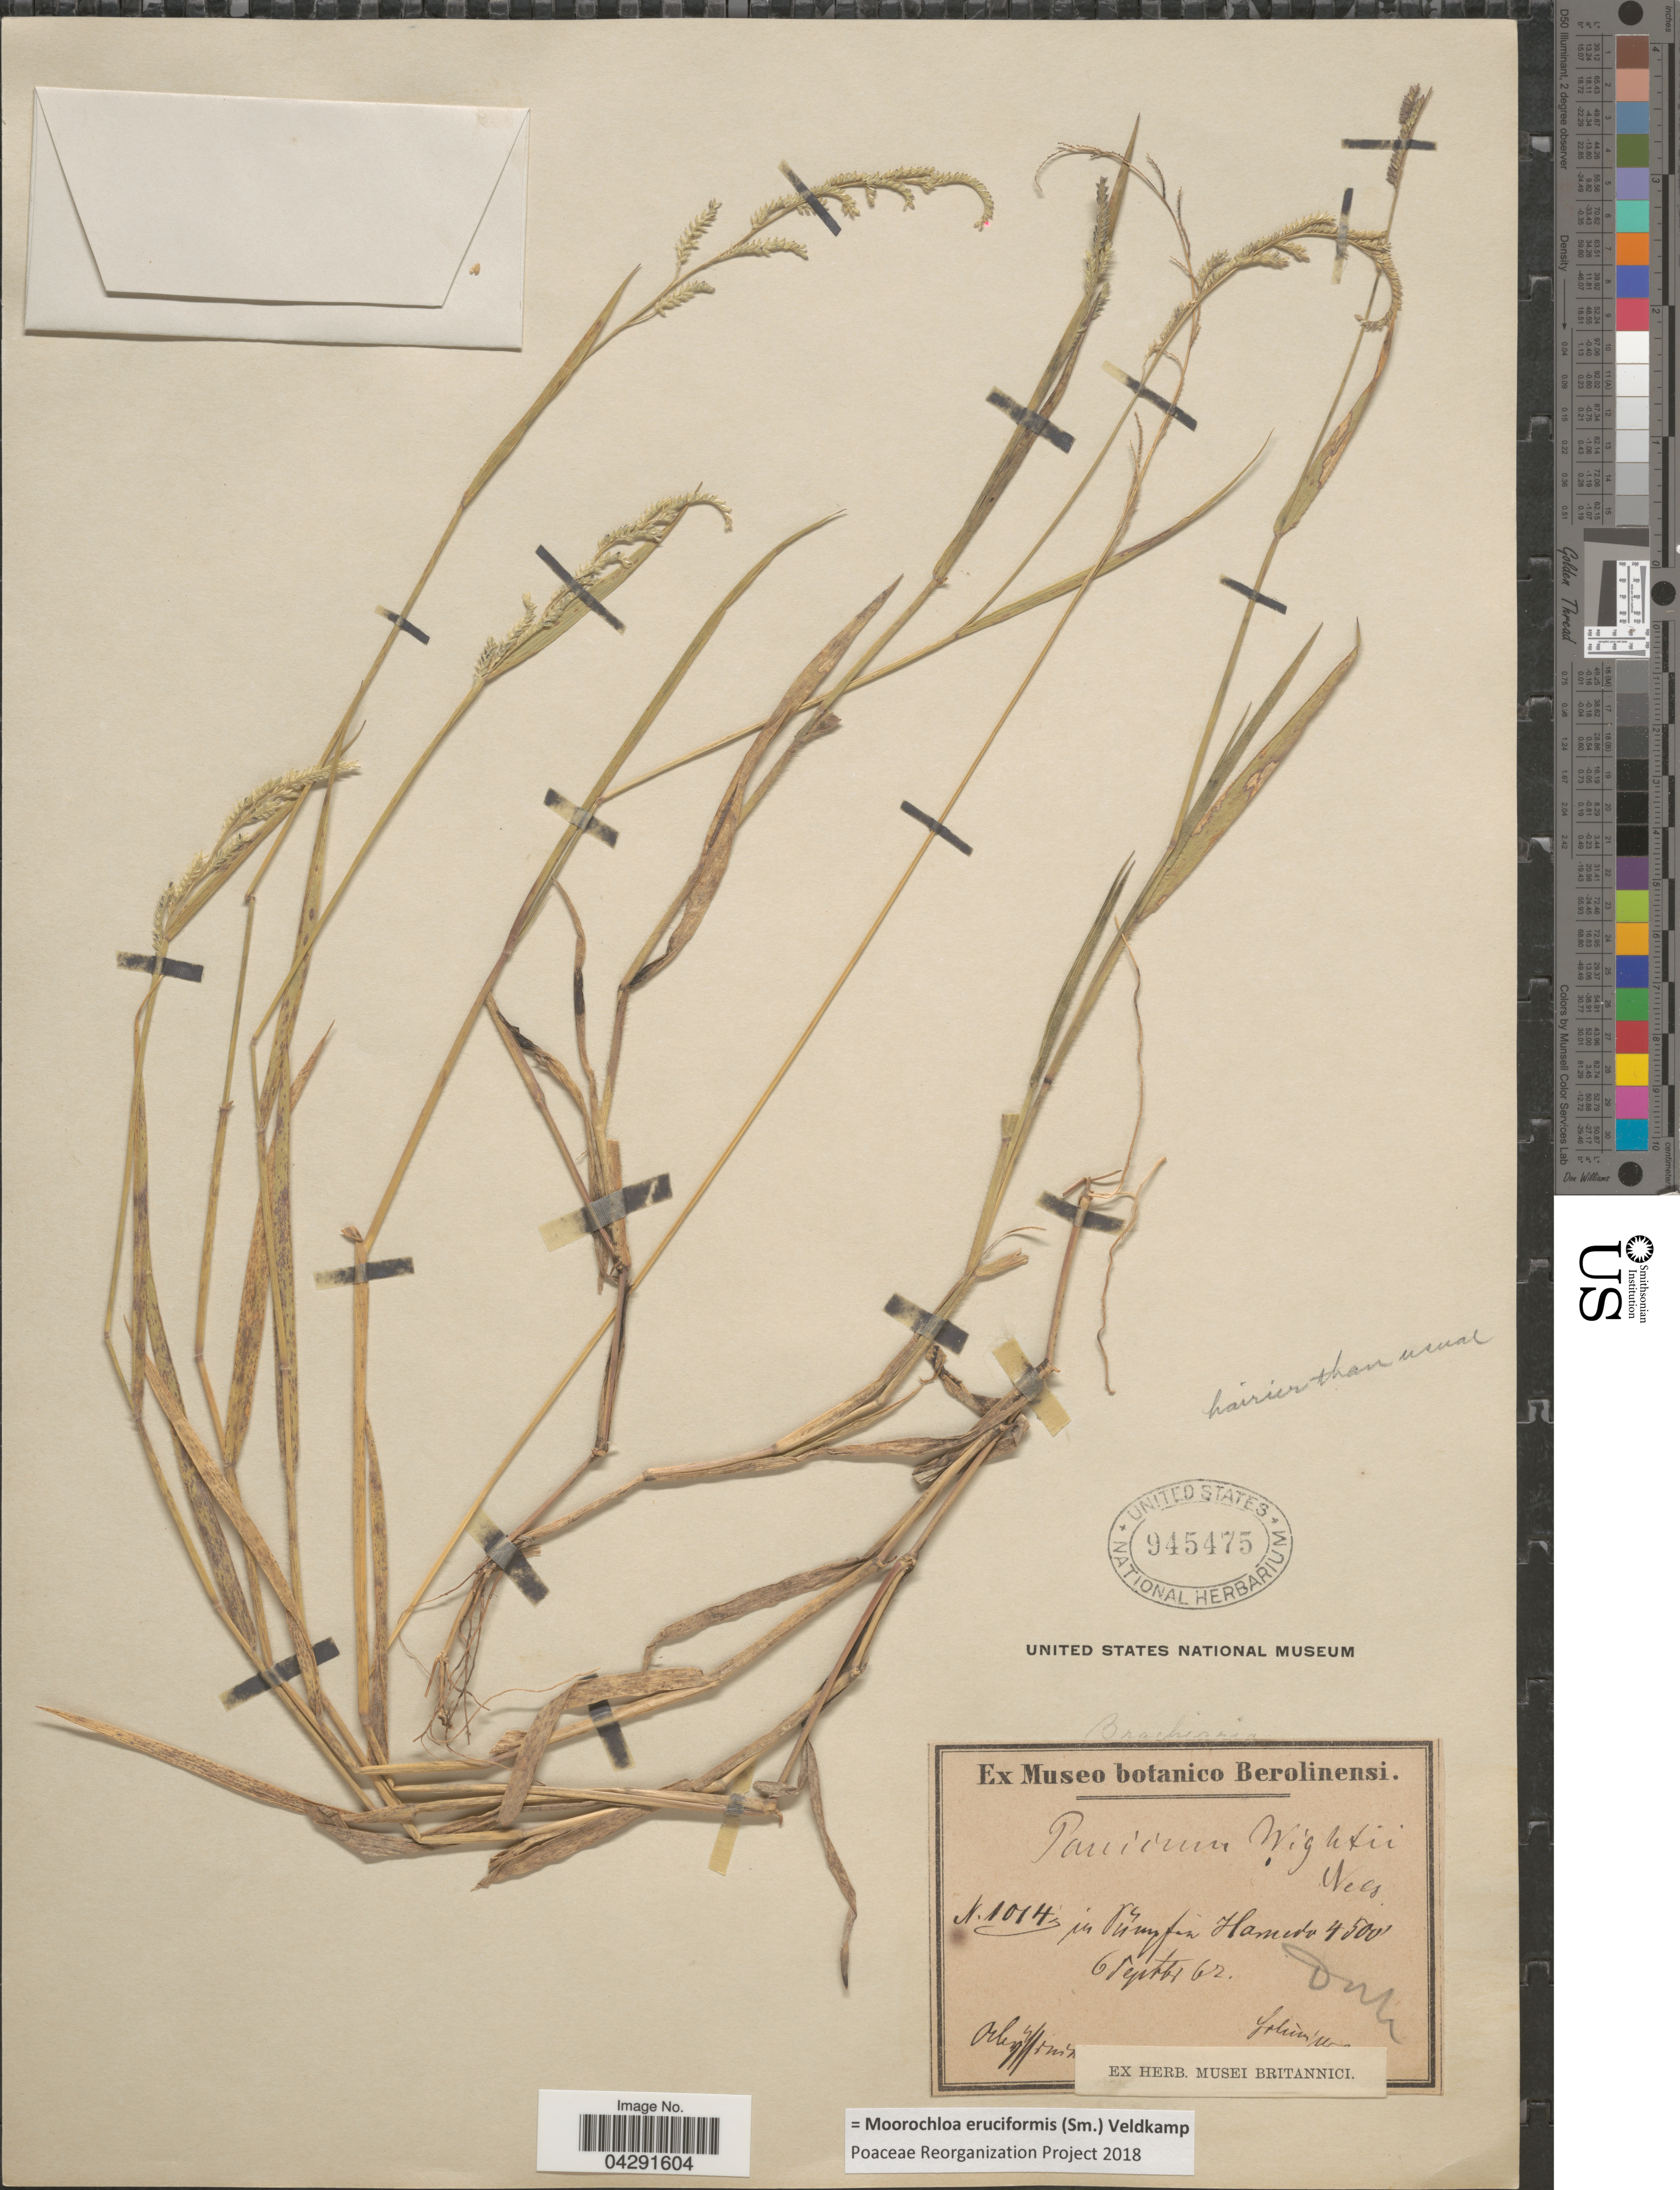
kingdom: Plantae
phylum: Tracheophyta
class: Liliopsida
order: Poales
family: Poaceae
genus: Moorochloa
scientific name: Moorochloa eruciformis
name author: (Sm.) Veldkamp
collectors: -. Schimper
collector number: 1014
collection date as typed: Transcribed d/m/y: 6/9/62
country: Ethiopia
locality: In Sümpfen [interpreted] Hamedo. Abyssinia.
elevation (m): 1372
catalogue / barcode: US 945475